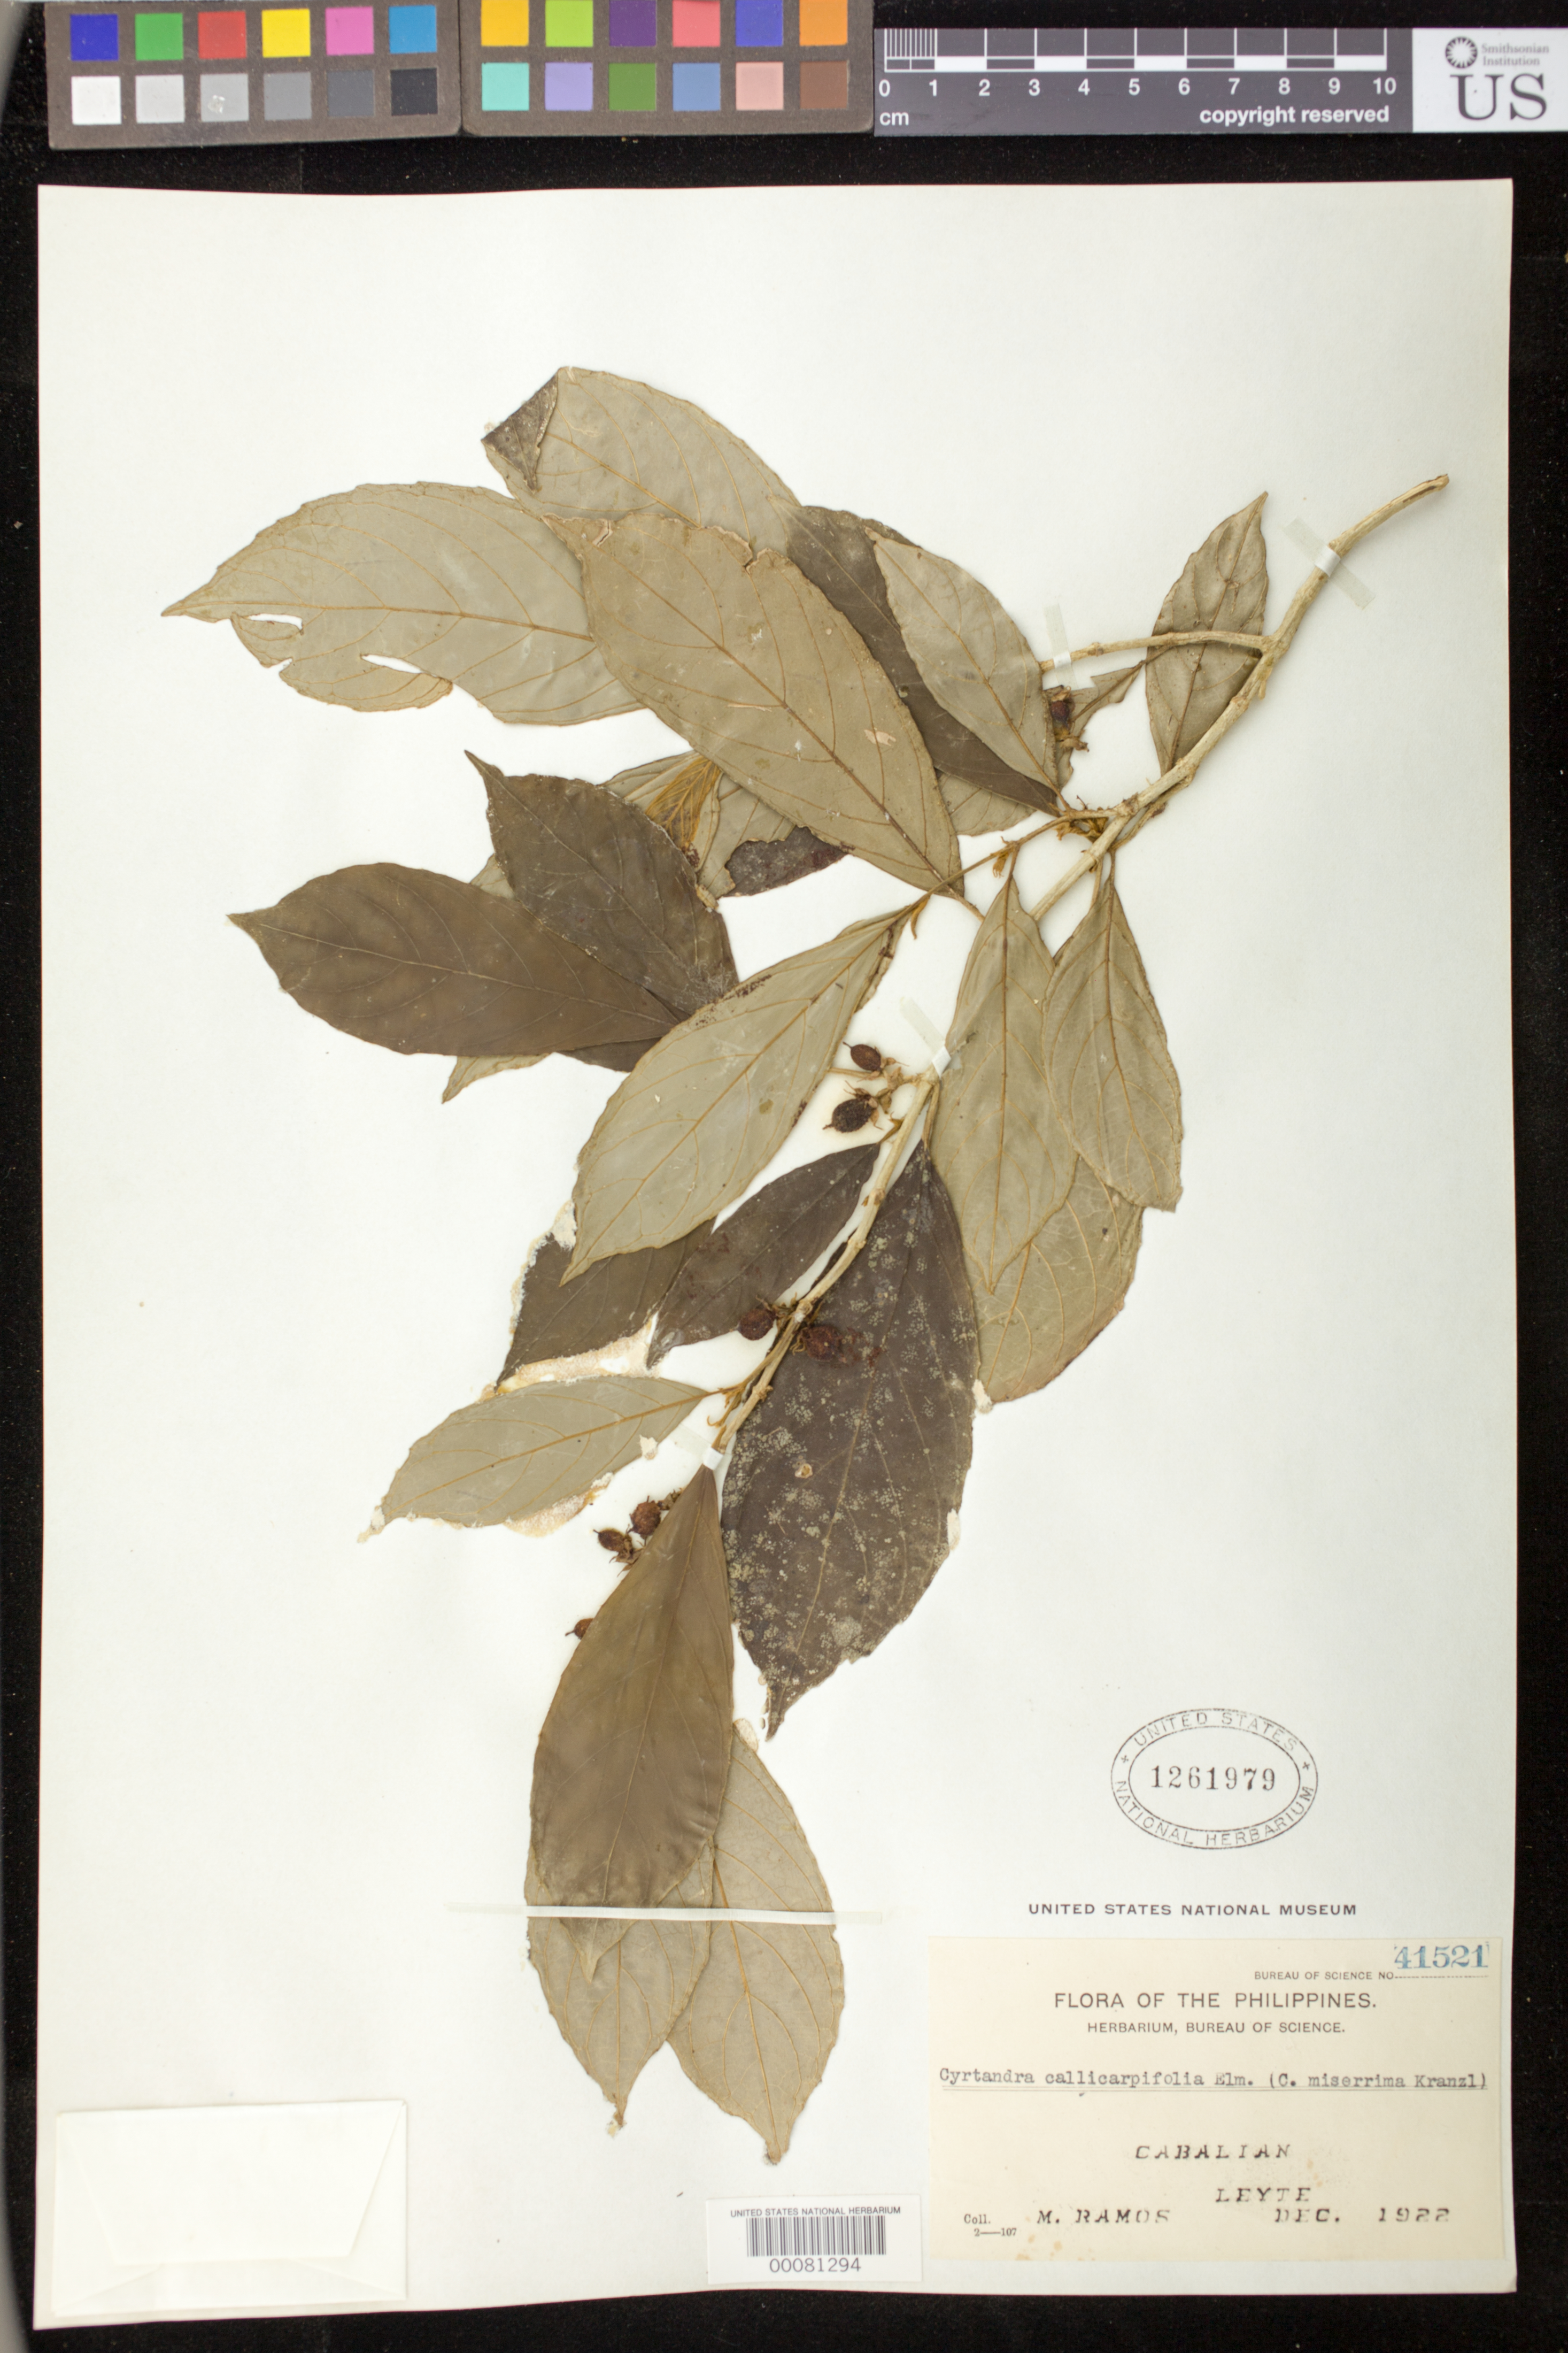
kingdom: Plantae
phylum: Tracheophyta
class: Magnoliopsida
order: Lamiales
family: Gesneriaceae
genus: Cyrtandra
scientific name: Cyrtandra callicarpifolia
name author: Elmer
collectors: M. Ramos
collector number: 41521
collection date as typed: Dec 1922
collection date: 1922-12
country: Philippines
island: Leyte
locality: Cabalian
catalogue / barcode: US 1261979